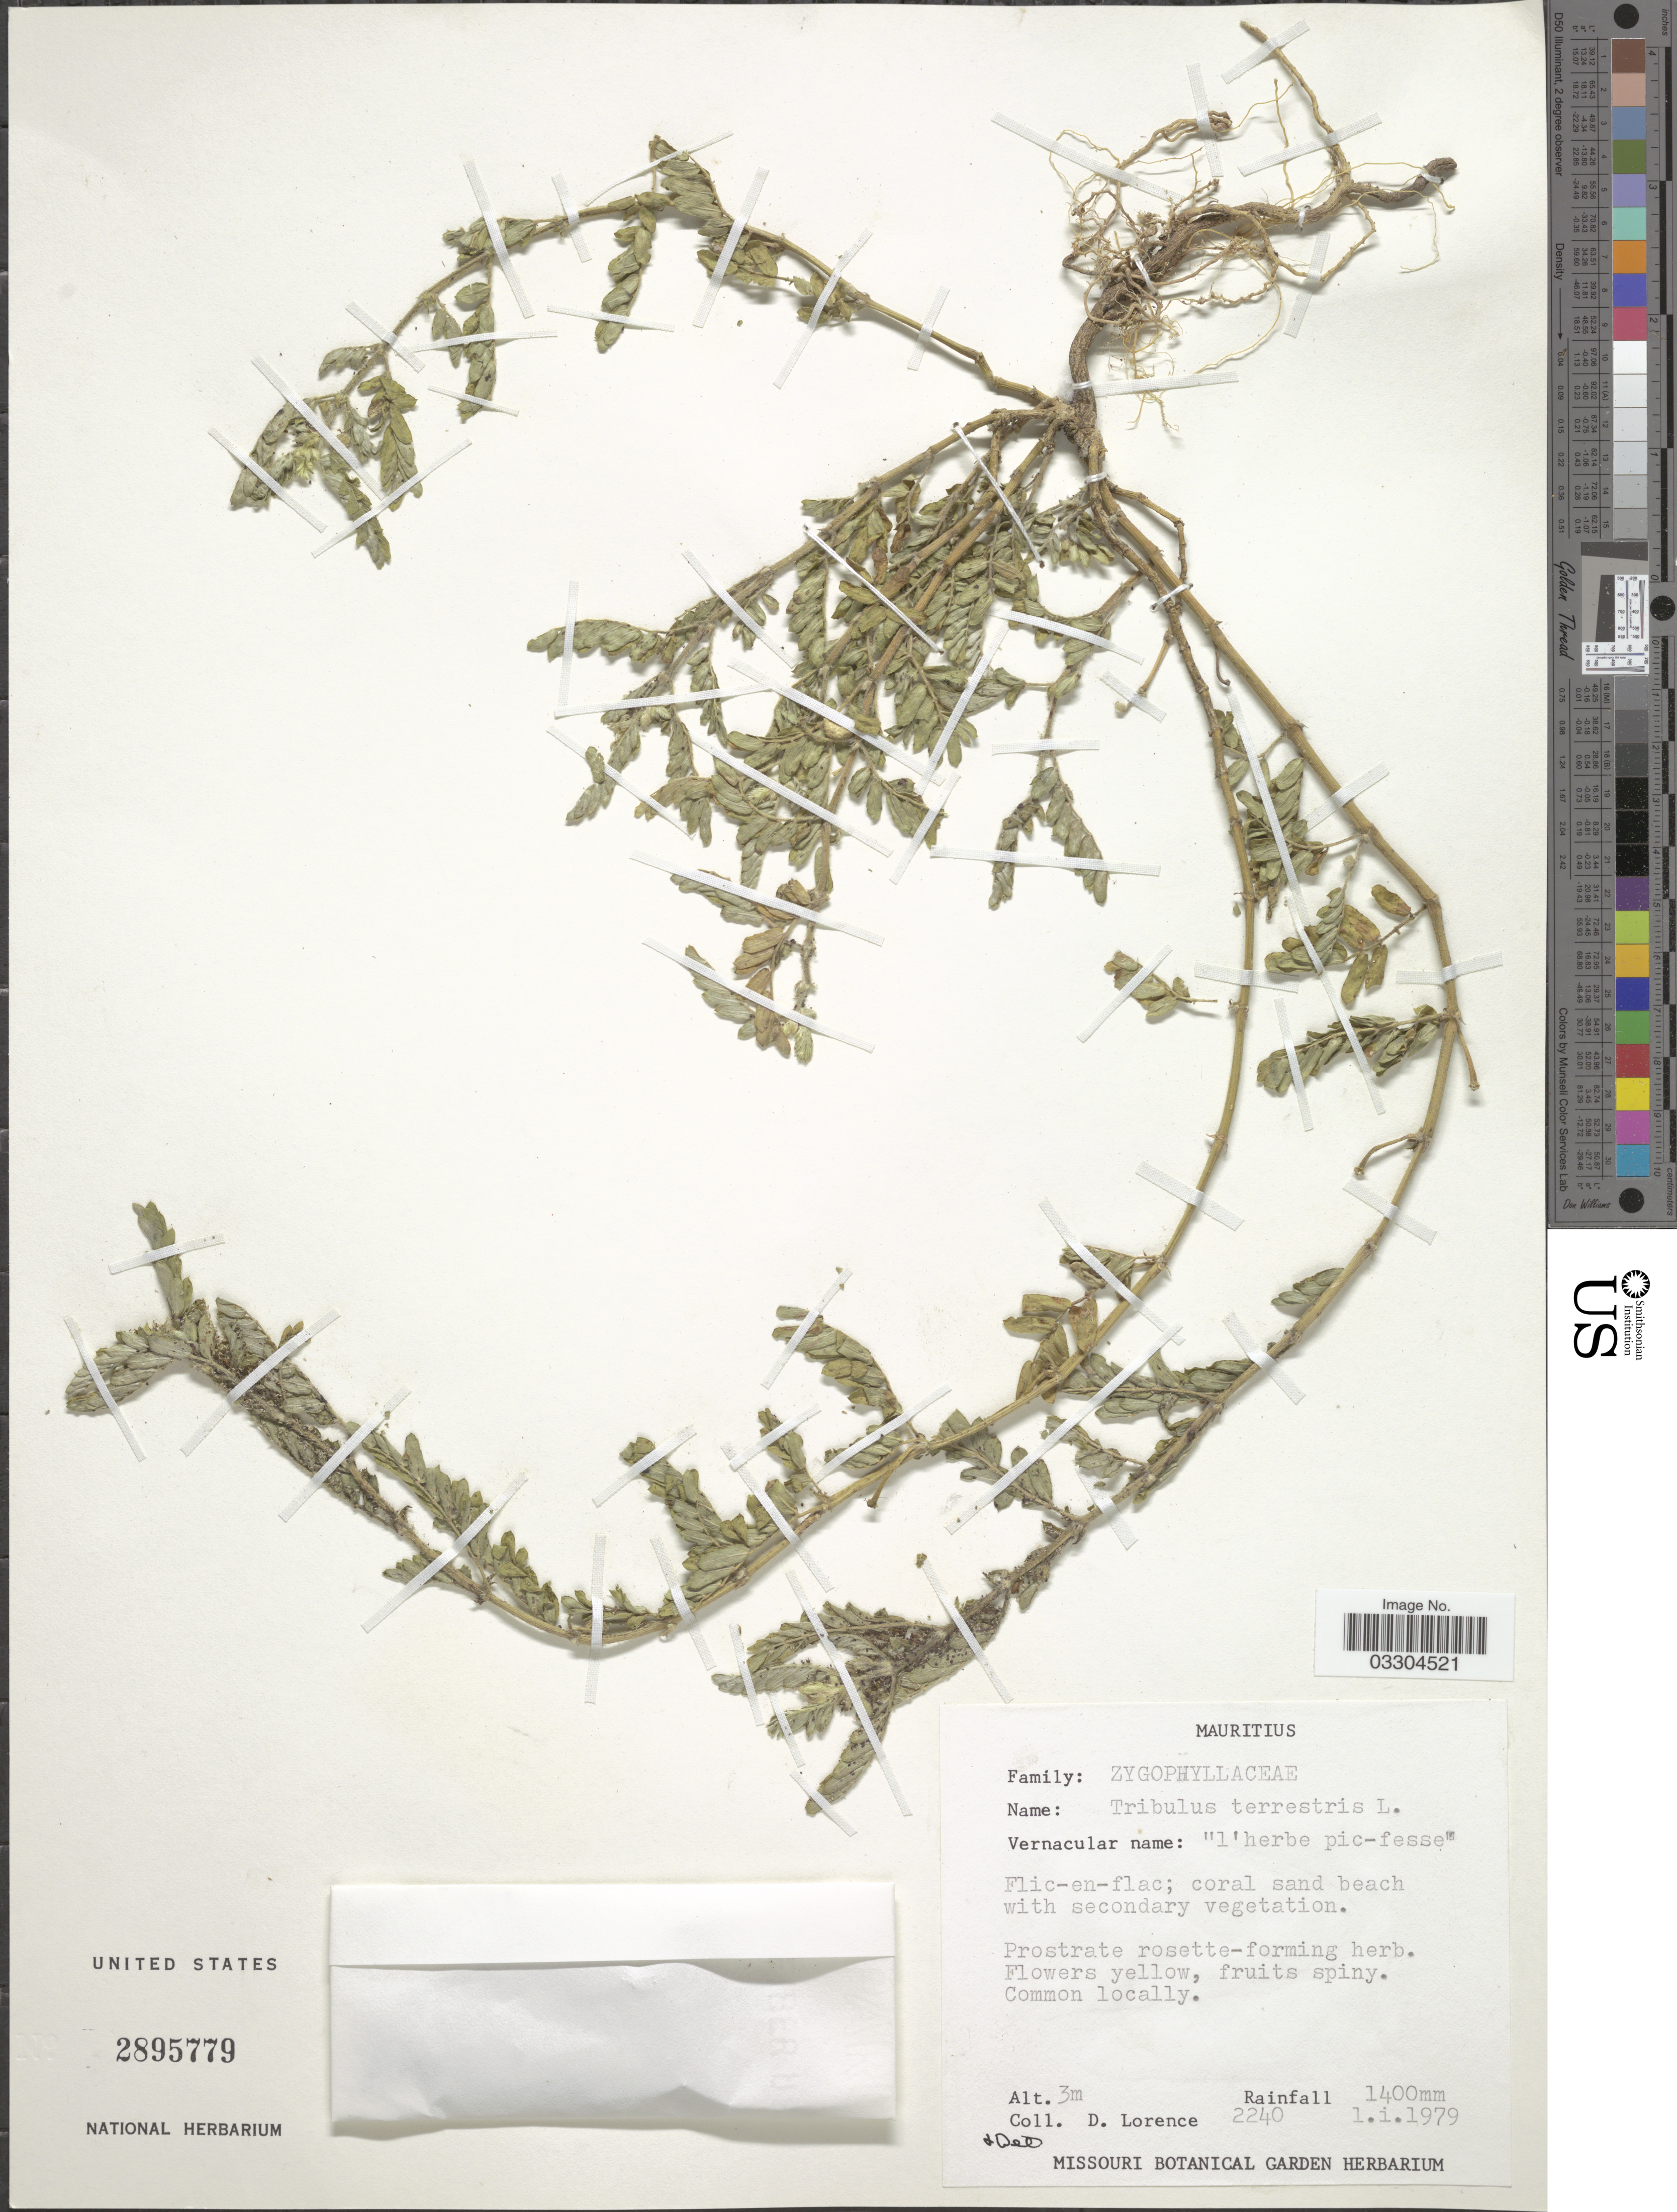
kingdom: Plantae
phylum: Tracheophyta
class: Magnoliopsida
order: Zygophyllales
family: Zygophyllaceae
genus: Tribulus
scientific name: Tribulus terrestris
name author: L.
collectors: D. Lorence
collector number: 2240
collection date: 1979-01-01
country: Mauritius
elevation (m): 3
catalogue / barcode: US 2895779